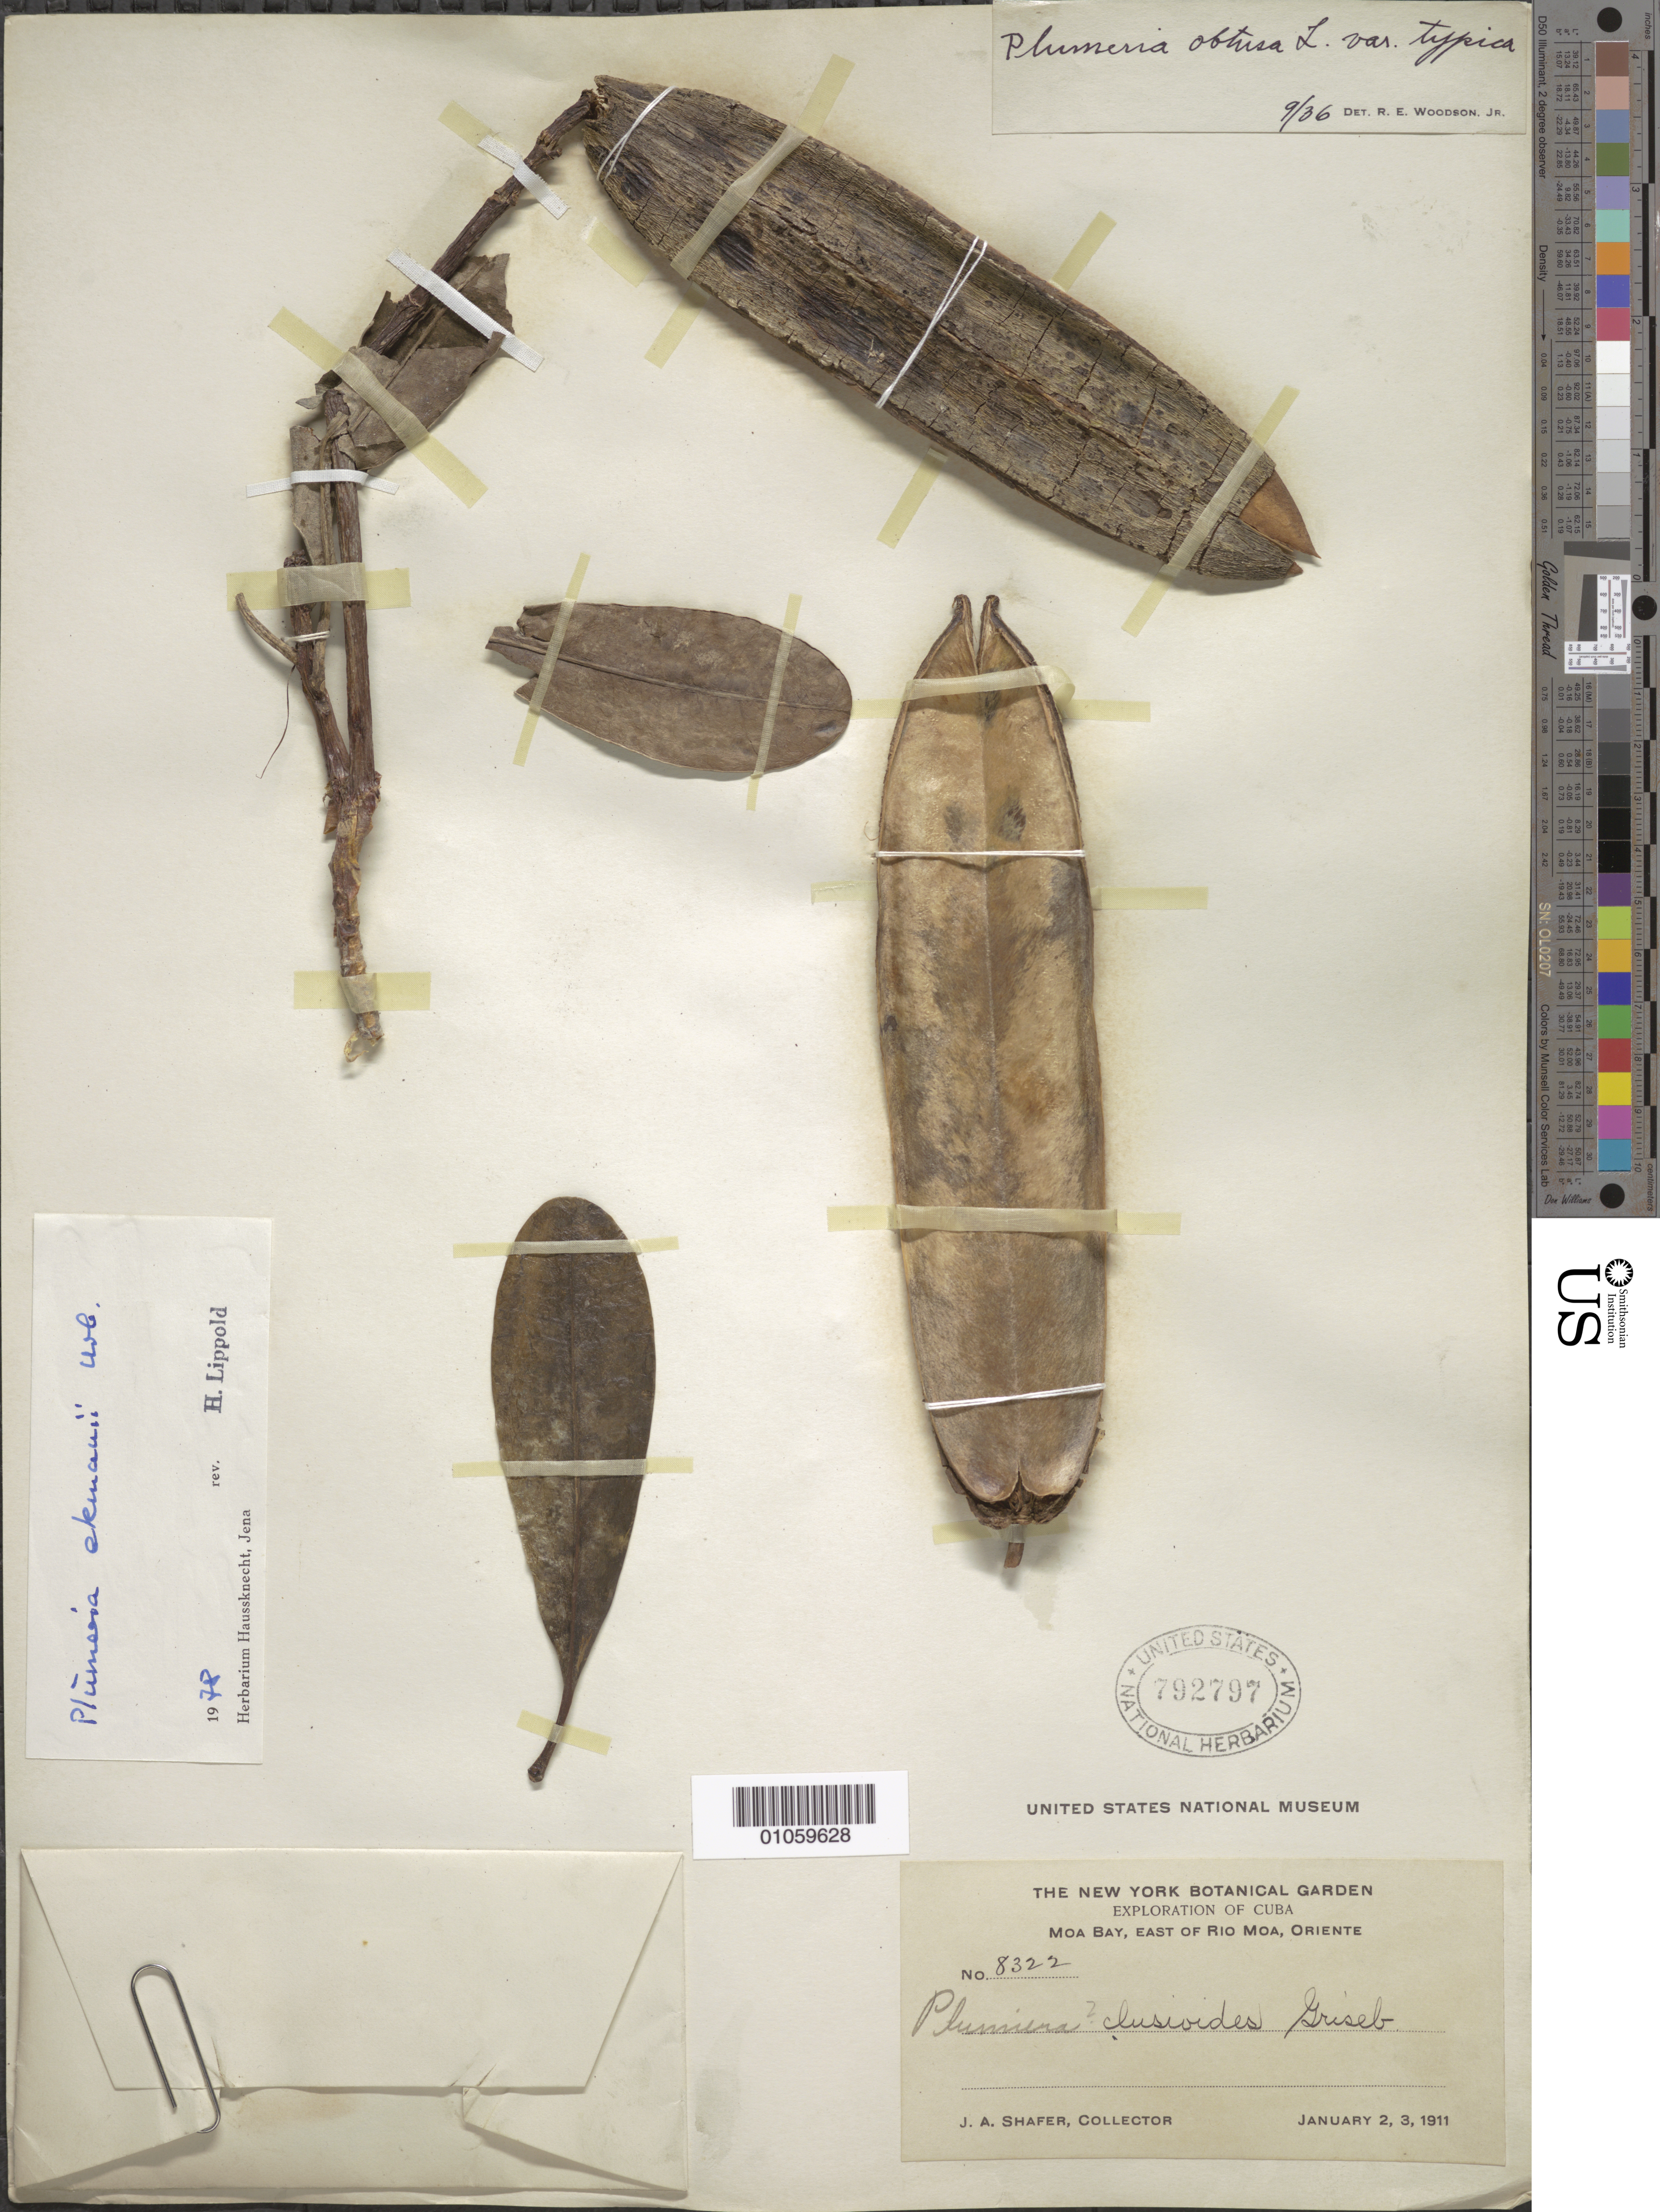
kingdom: Plantae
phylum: Tracheophyta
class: Magnoliopsida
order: Gentianales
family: Apocynaceae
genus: Plumeria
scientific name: Plumeria ekmanii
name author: Urb.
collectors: J. A. Shafer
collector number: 8322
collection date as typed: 02 Jan 1911 to 03 Jan 1911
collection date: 1911-01-02/1911-01-03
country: Cuba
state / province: Holguín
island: Cuba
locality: Moa Bay, East of Rio Moa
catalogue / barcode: US 792797